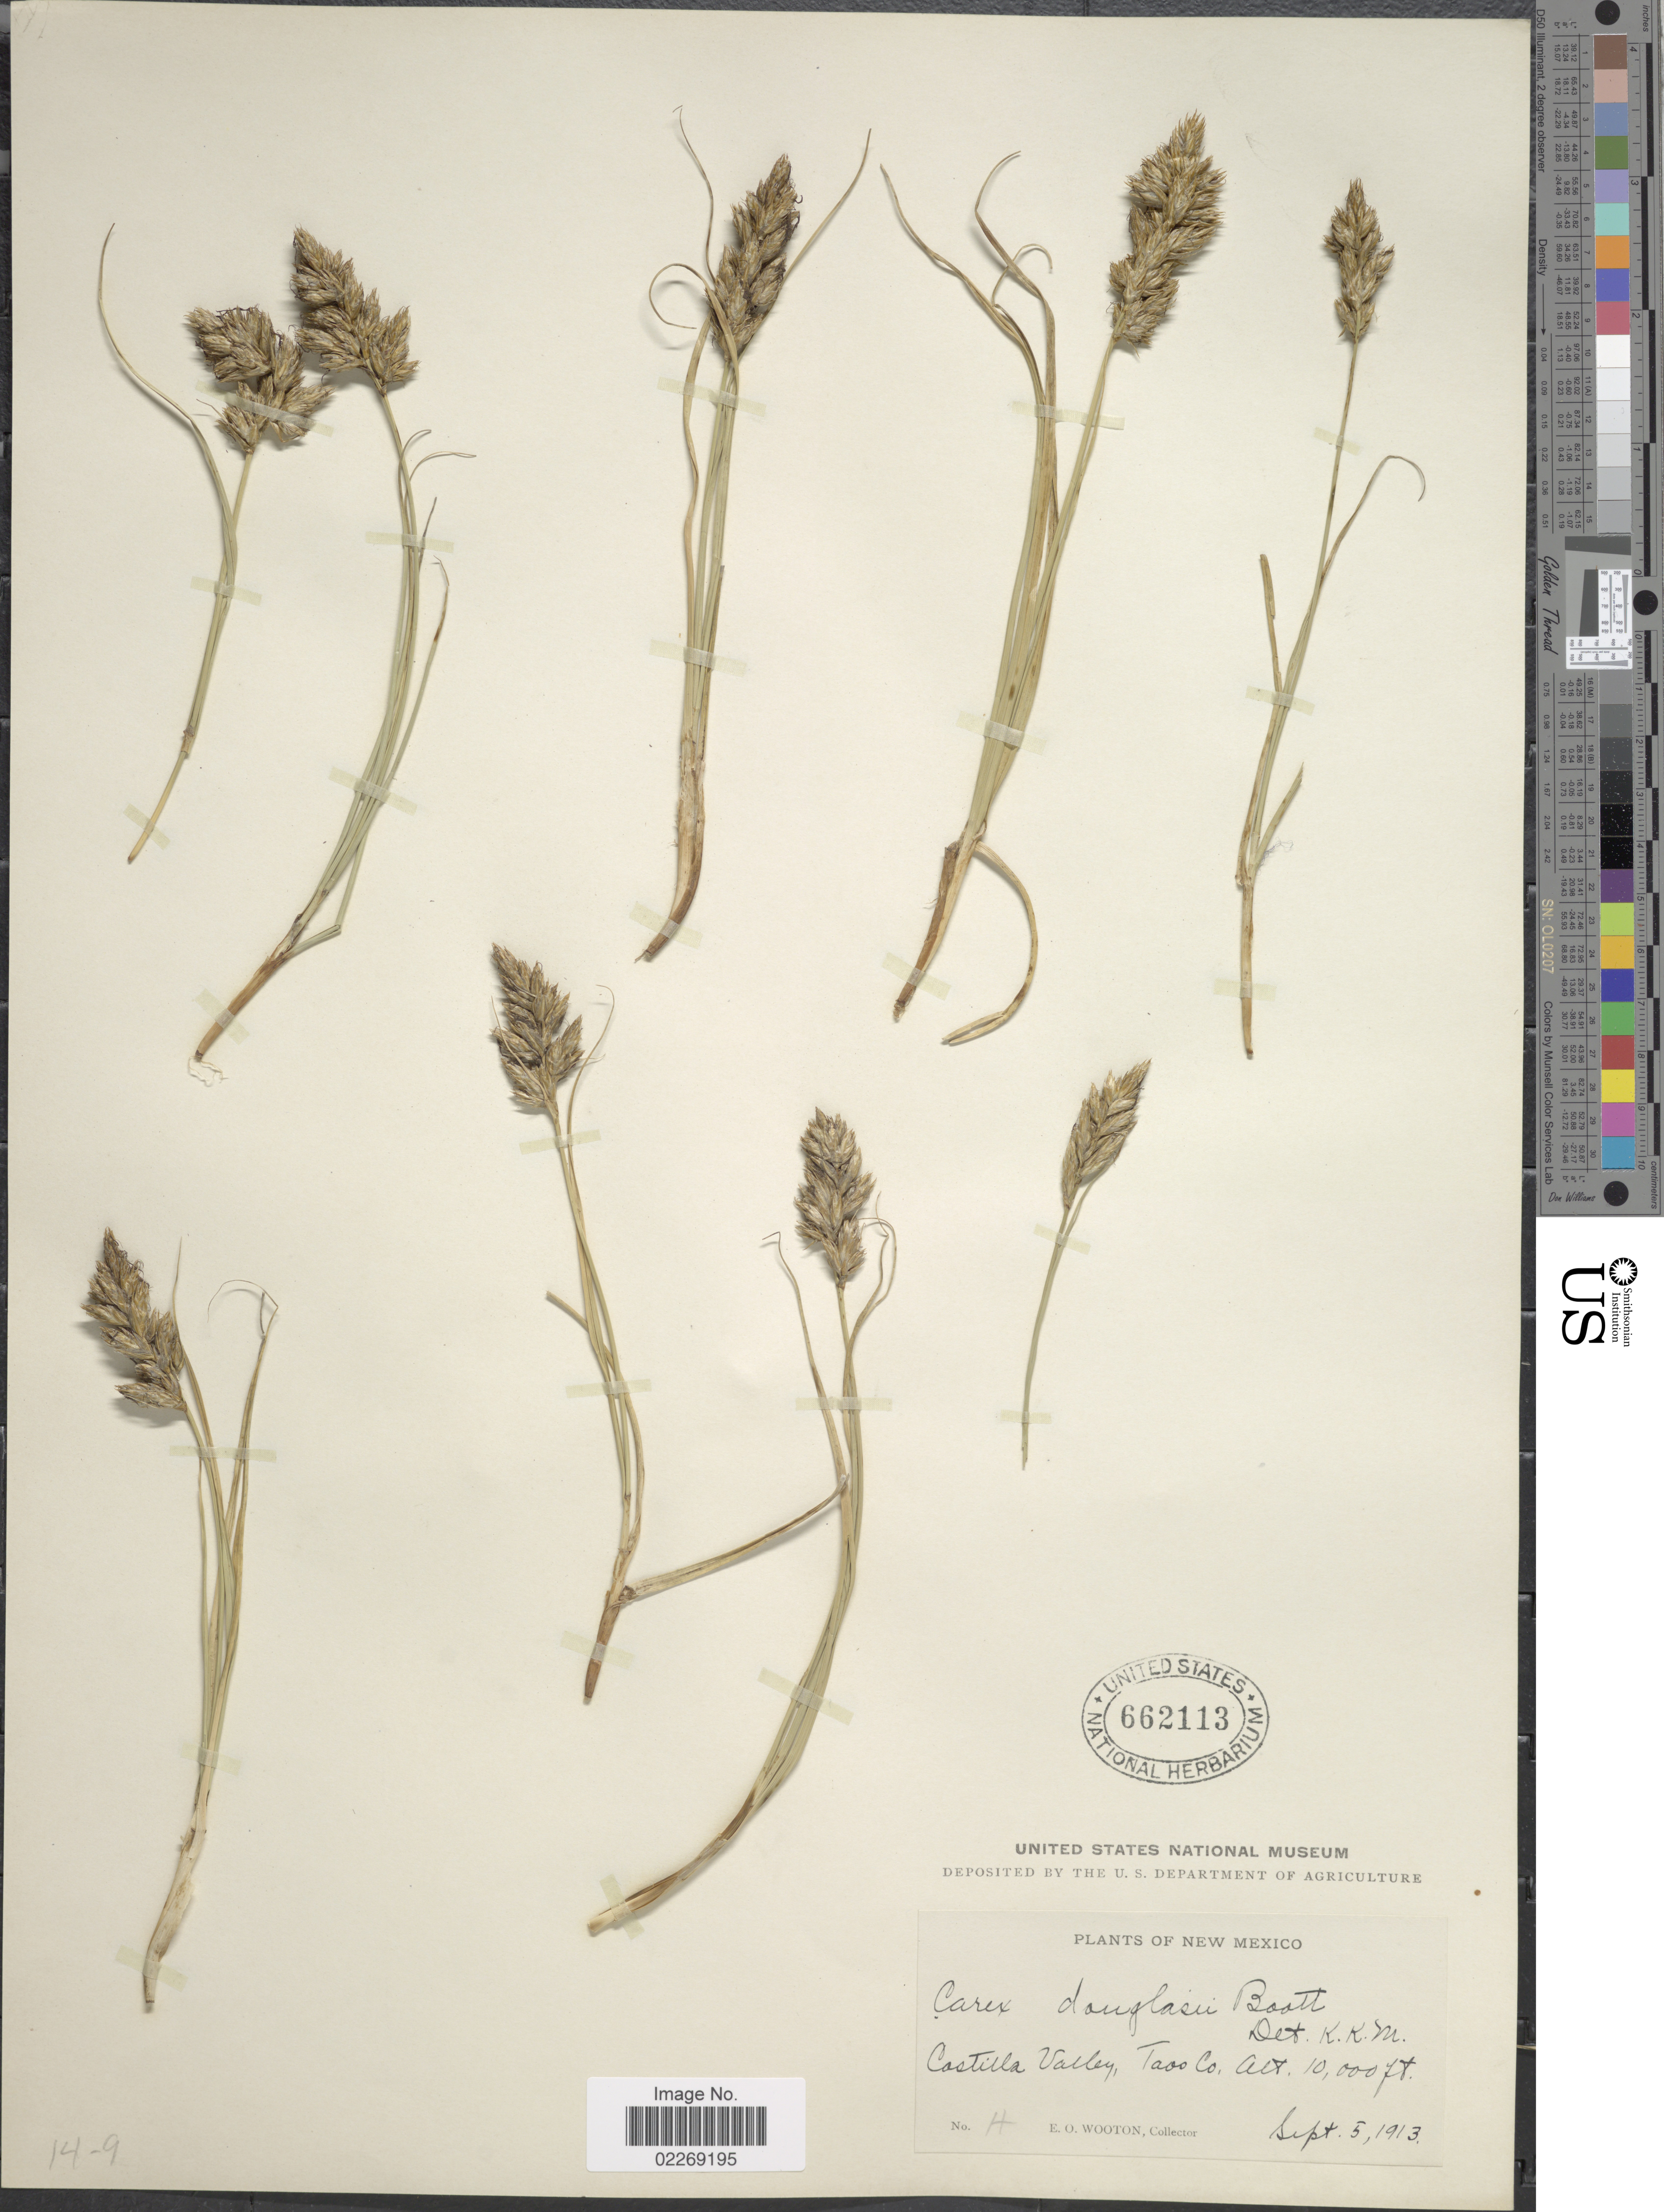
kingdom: Plantae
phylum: Tracheophyta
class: Liliopsida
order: Poales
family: Cyperaceae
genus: Carex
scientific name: Carex douglasii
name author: Boott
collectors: E. O. Wooton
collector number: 4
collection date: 1913-09-05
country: United States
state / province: New Mexico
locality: Castilla Valley, Taos Co.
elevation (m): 3048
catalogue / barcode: US 662113